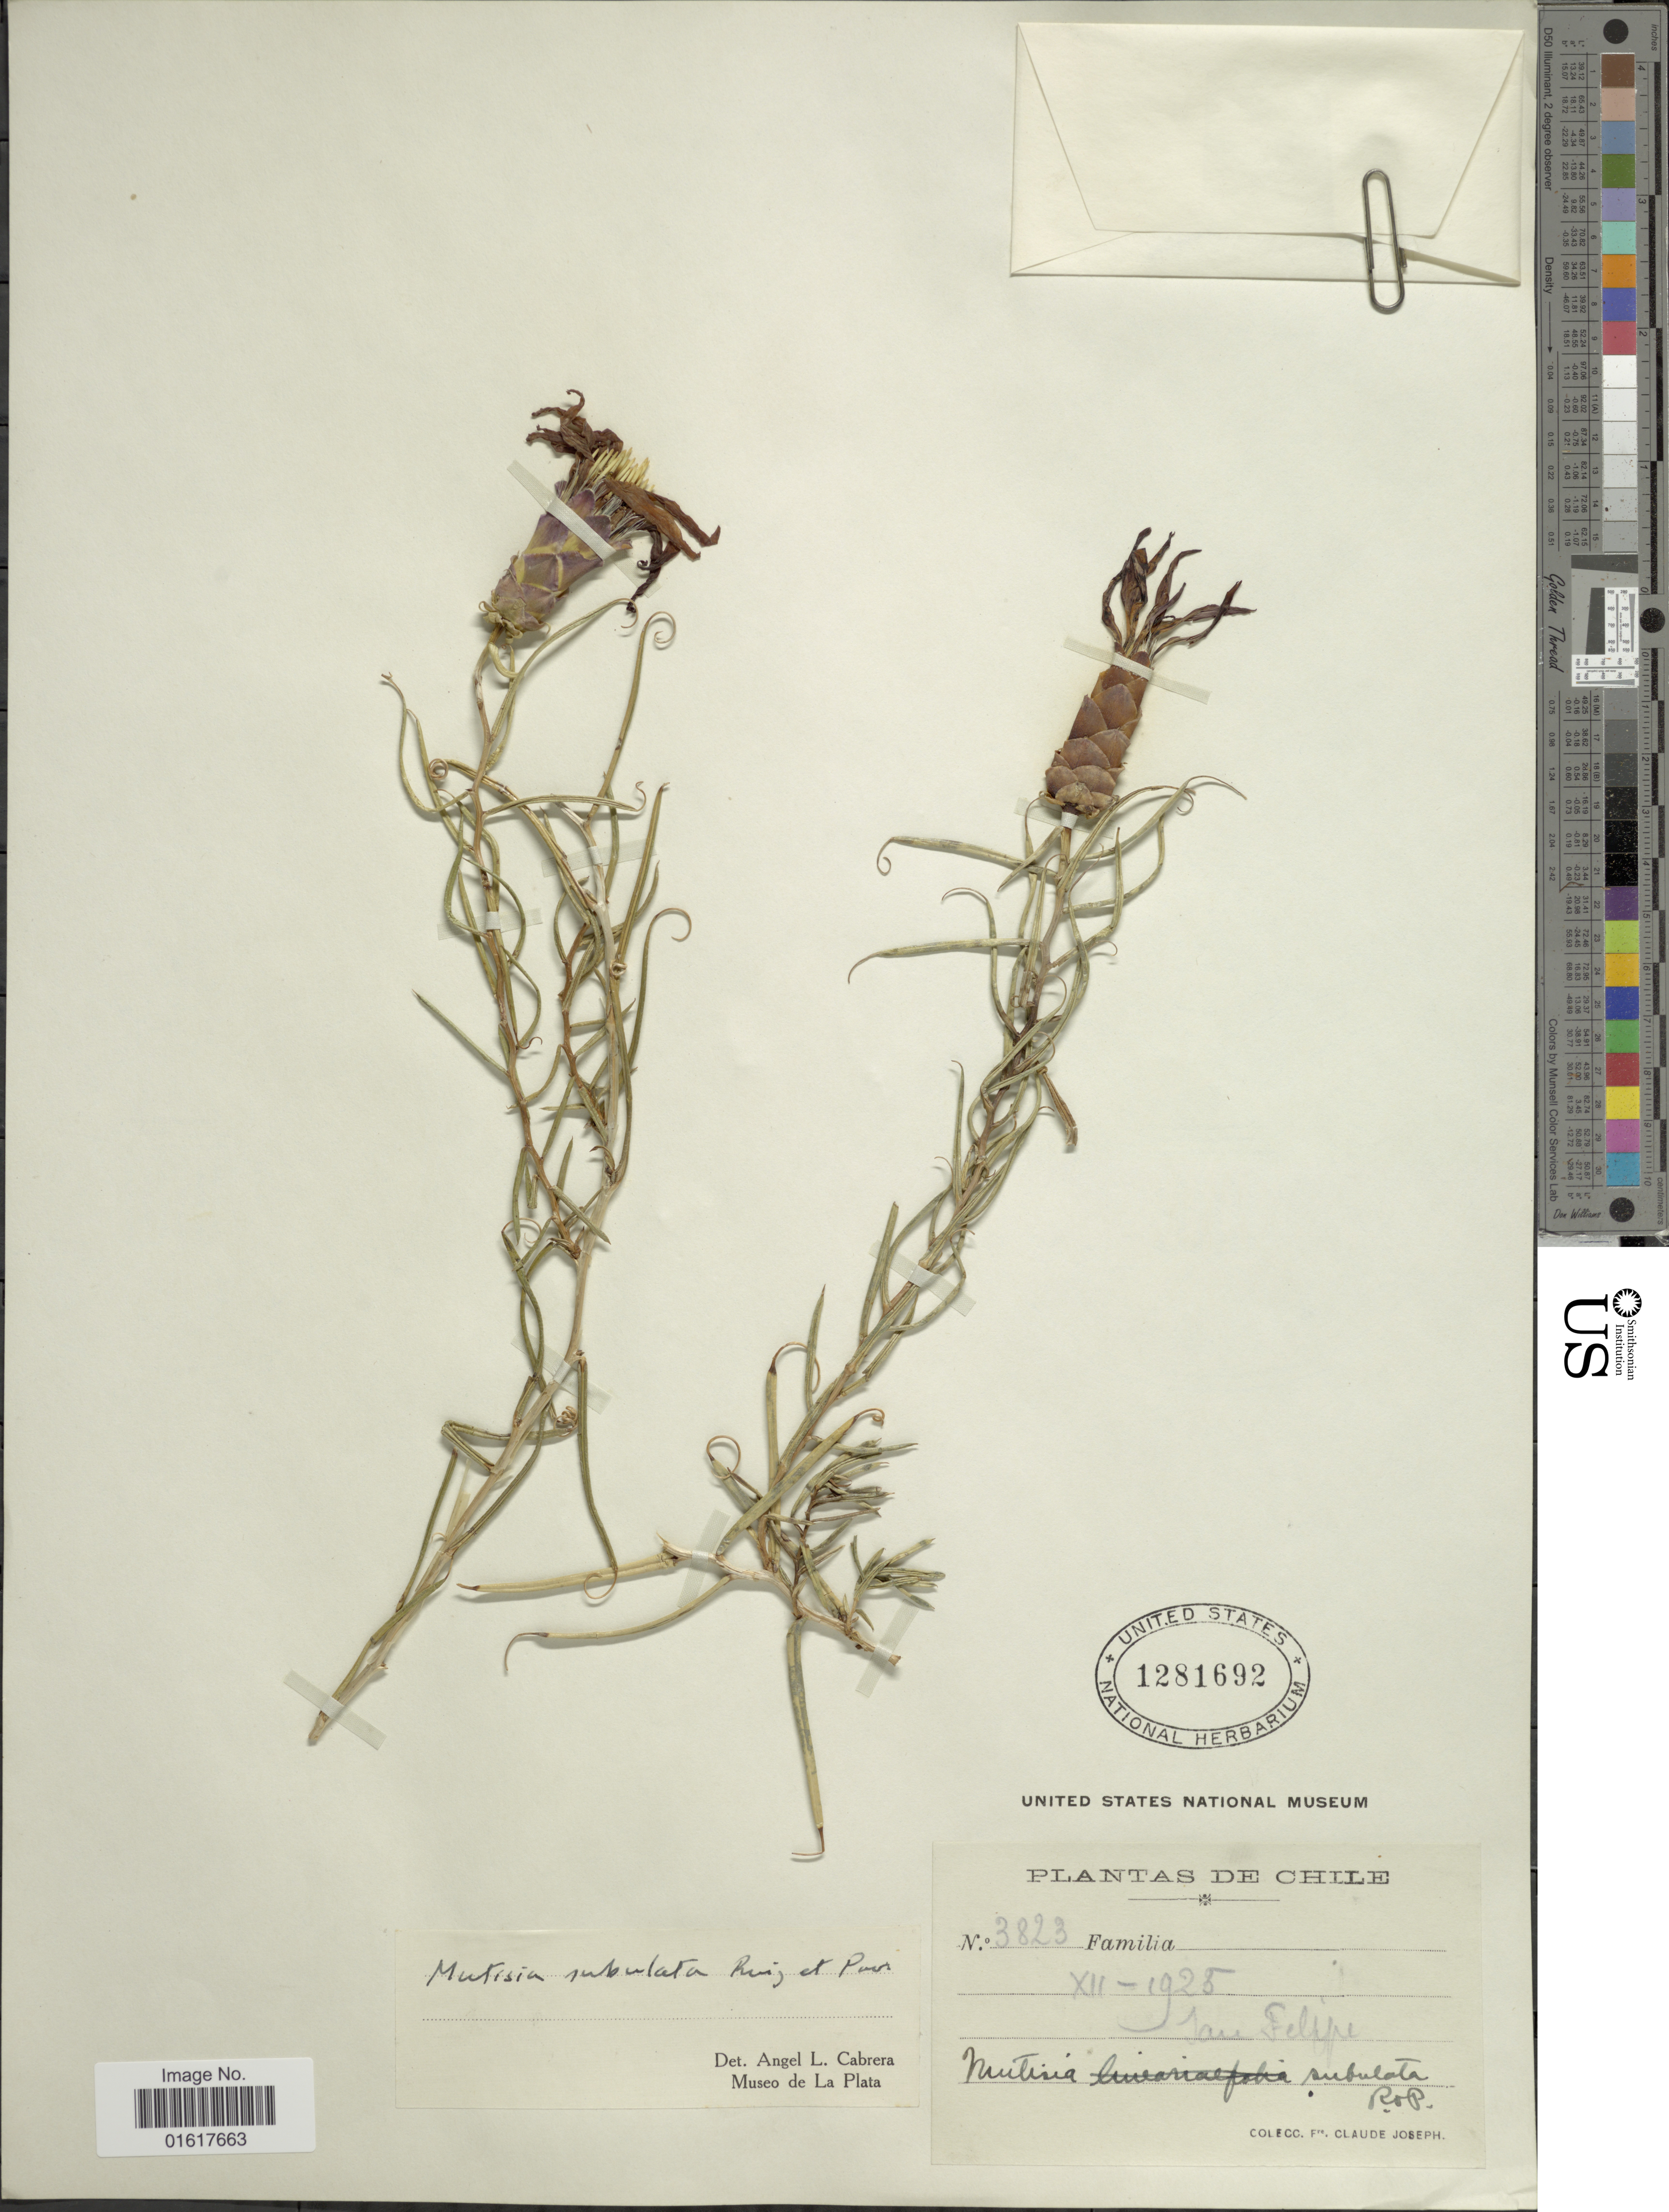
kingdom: Plantae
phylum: Tracheophyta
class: Magnoliopsida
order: Asterales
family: Asteraceae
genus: Mutisia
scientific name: Mutisia subulata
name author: Ruiz & Pav.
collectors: Bro. Claude-Joseph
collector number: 3823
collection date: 1925-12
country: Chile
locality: San Felipe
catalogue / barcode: US 1281692